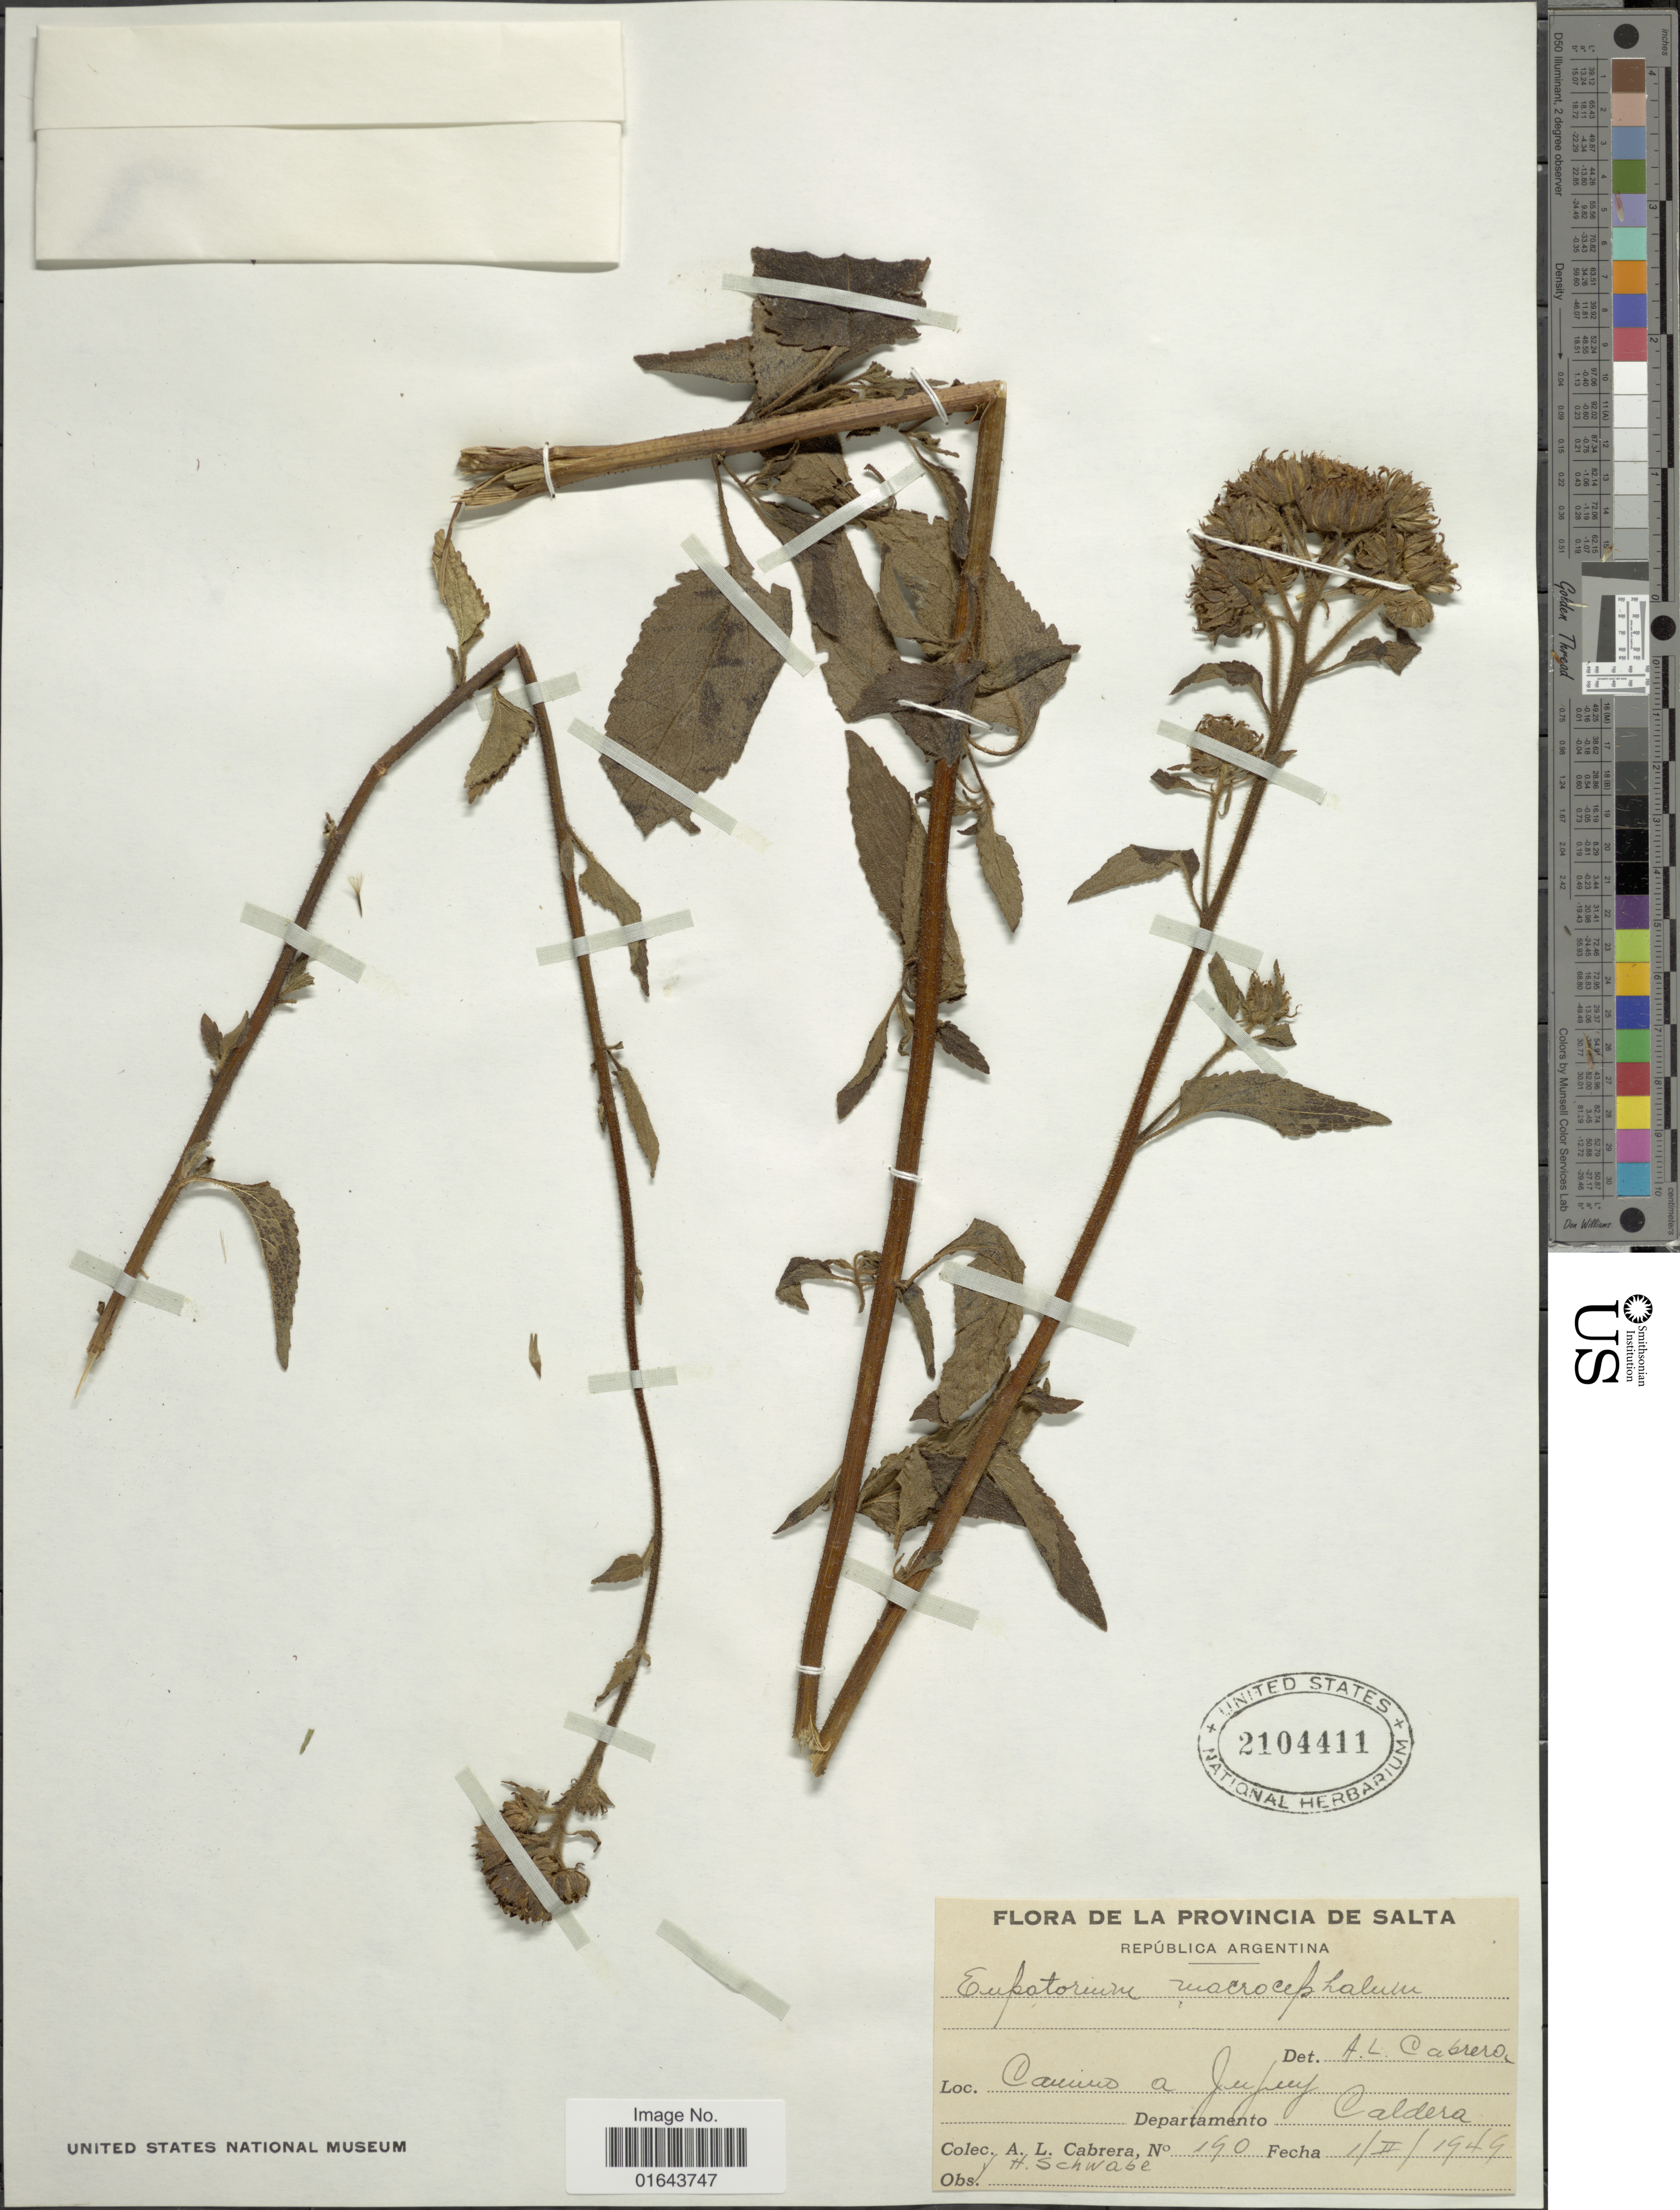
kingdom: Plantae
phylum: Tracheophyta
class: Magnoliopsida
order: Asterales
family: Asteraceae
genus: Campuloclinium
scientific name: Campuloclinium macrocephalum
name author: (Less.) DC.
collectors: A. L. Cabrera & G. Schwabe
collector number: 190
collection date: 1949-02-01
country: Argentina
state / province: Salta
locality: Provincia de Salta. República Argentina. Camino a Jujuy. Departamento Caldera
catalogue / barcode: US 2104411